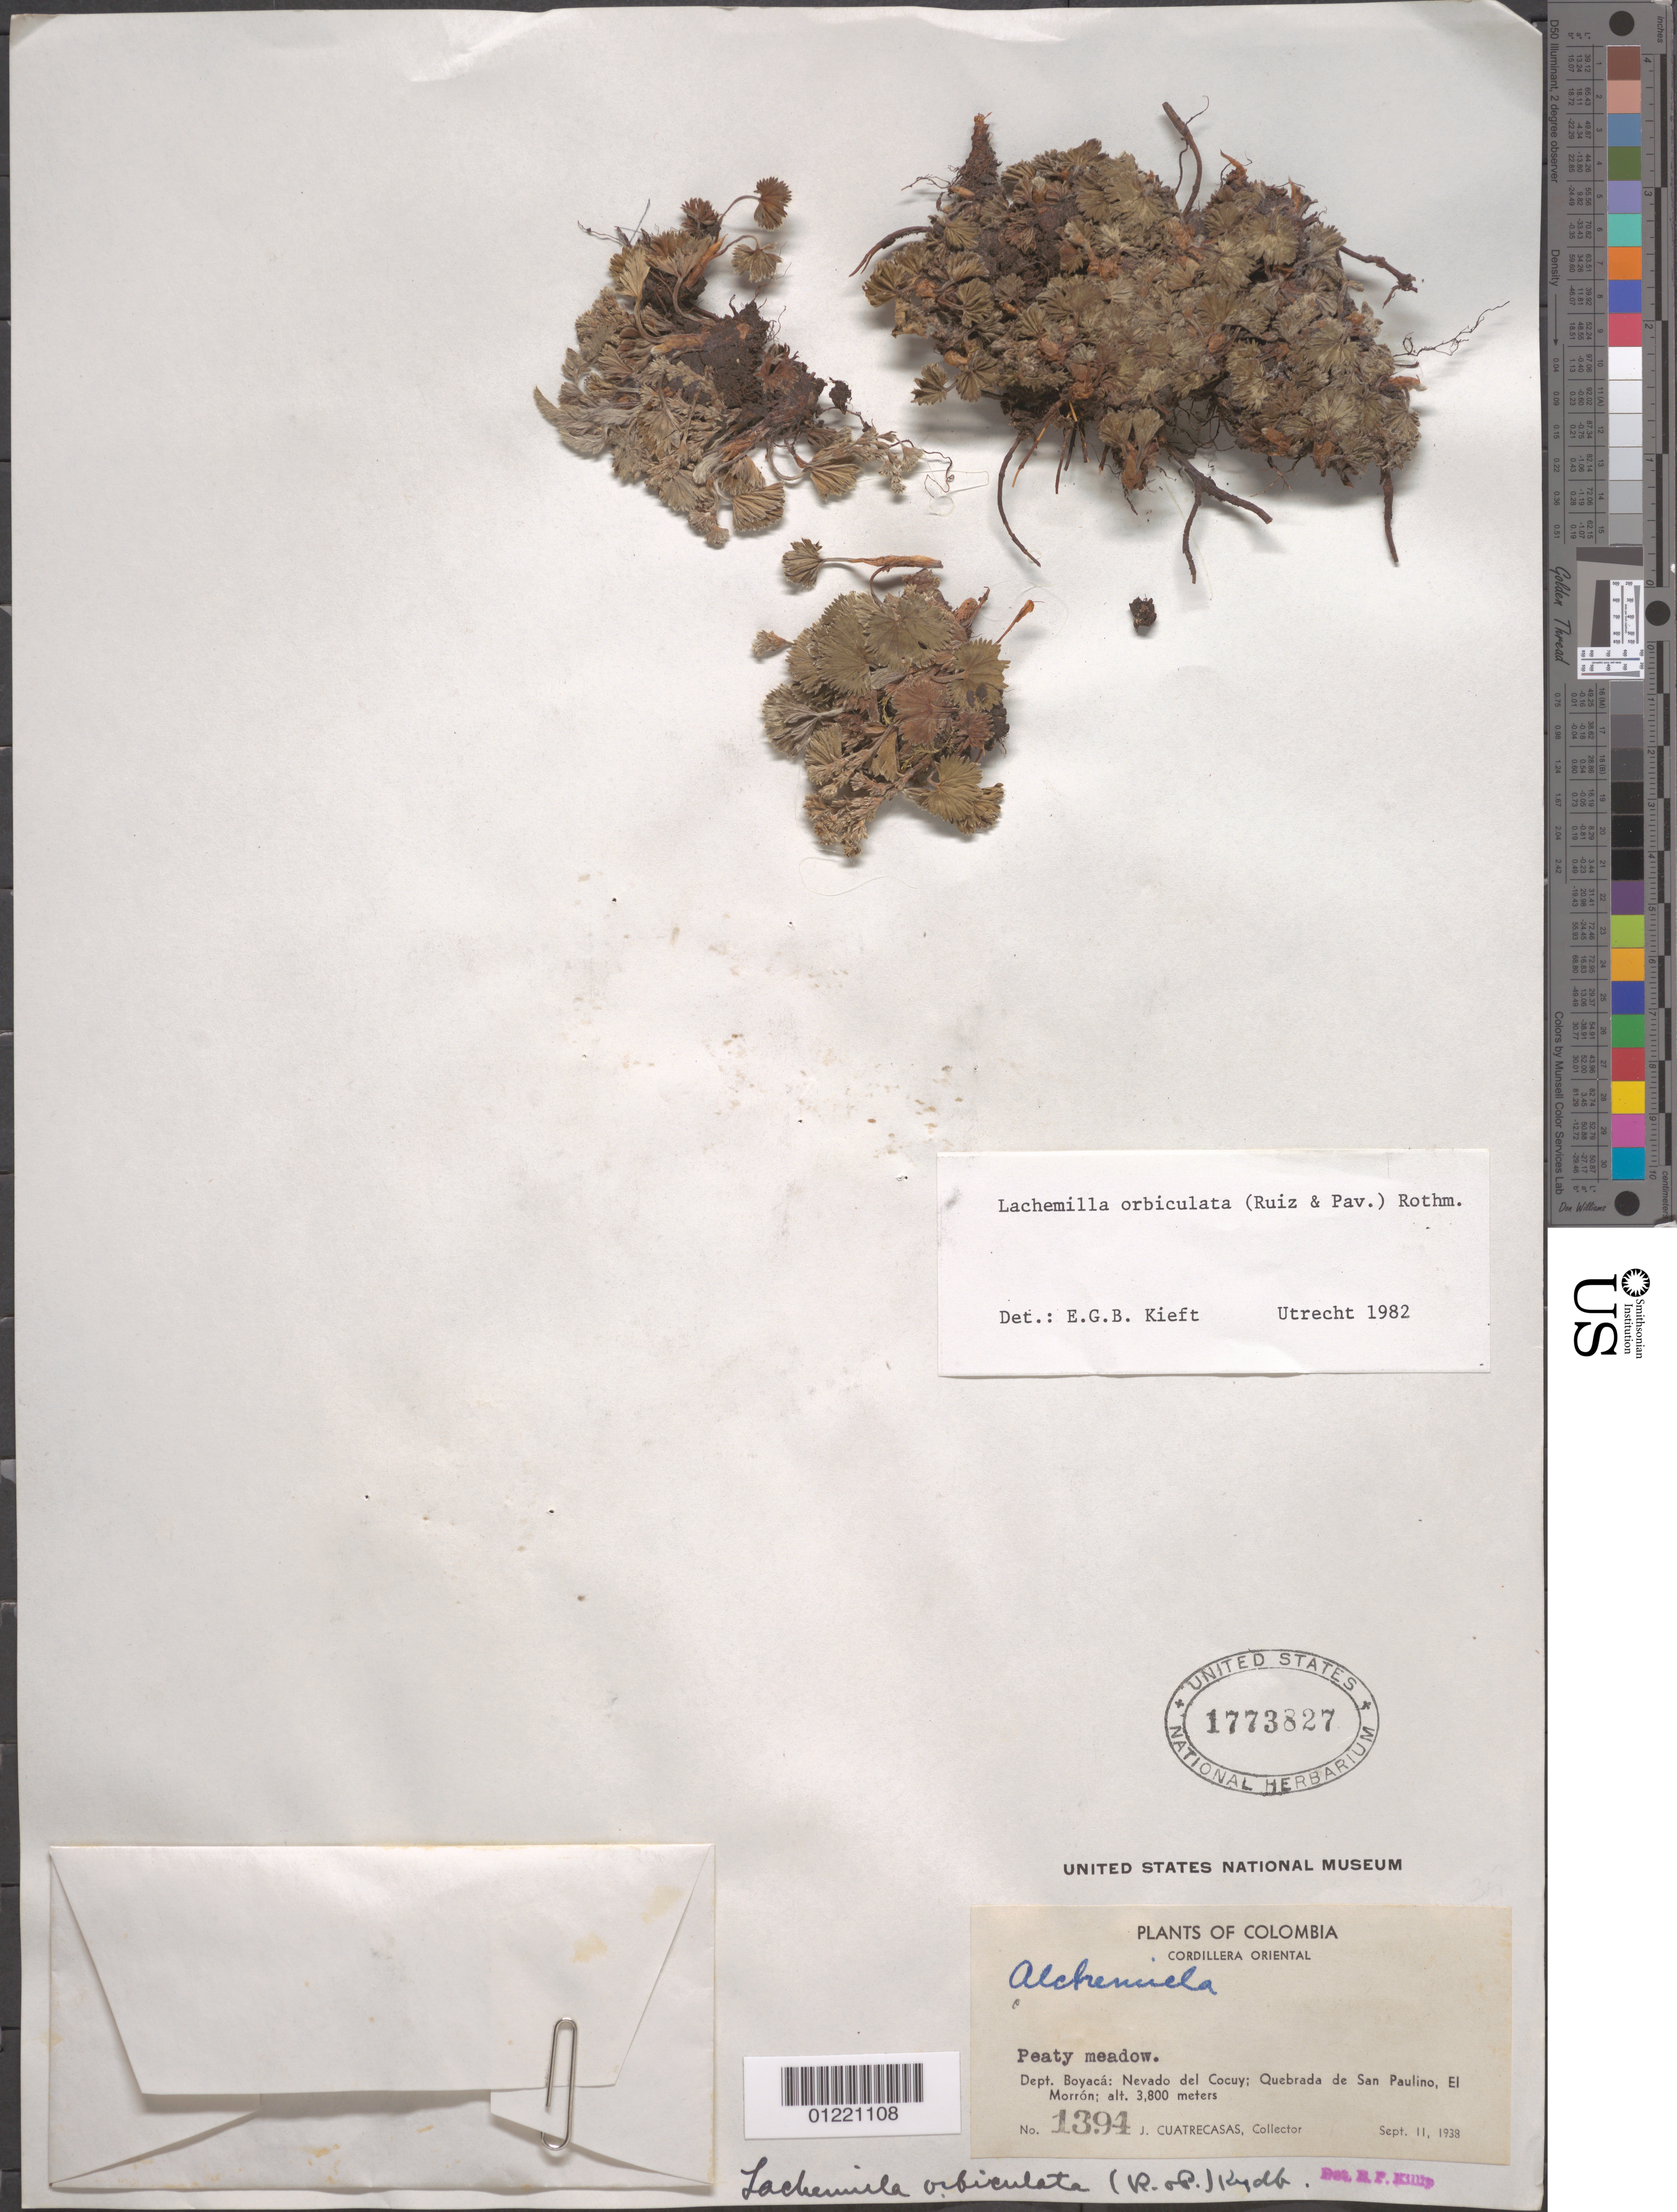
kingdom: Plantae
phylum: Tracheophyta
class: Magnoliopsida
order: Rosales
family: Rosaceae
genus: Lachemilla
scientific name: Lachemilla orbiculata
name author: (Ruiz & Pav.) Rydb.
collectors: J. Cuatrecasas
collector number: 1394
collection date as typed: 11-Sep-38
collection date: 1938-09-11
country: Colombia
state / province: Boyacá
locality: Nevado del Cocuy. Quebrada de San Paulino, El Morron.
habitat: Peaty meadow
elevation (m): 3800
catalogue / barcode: US 1773827